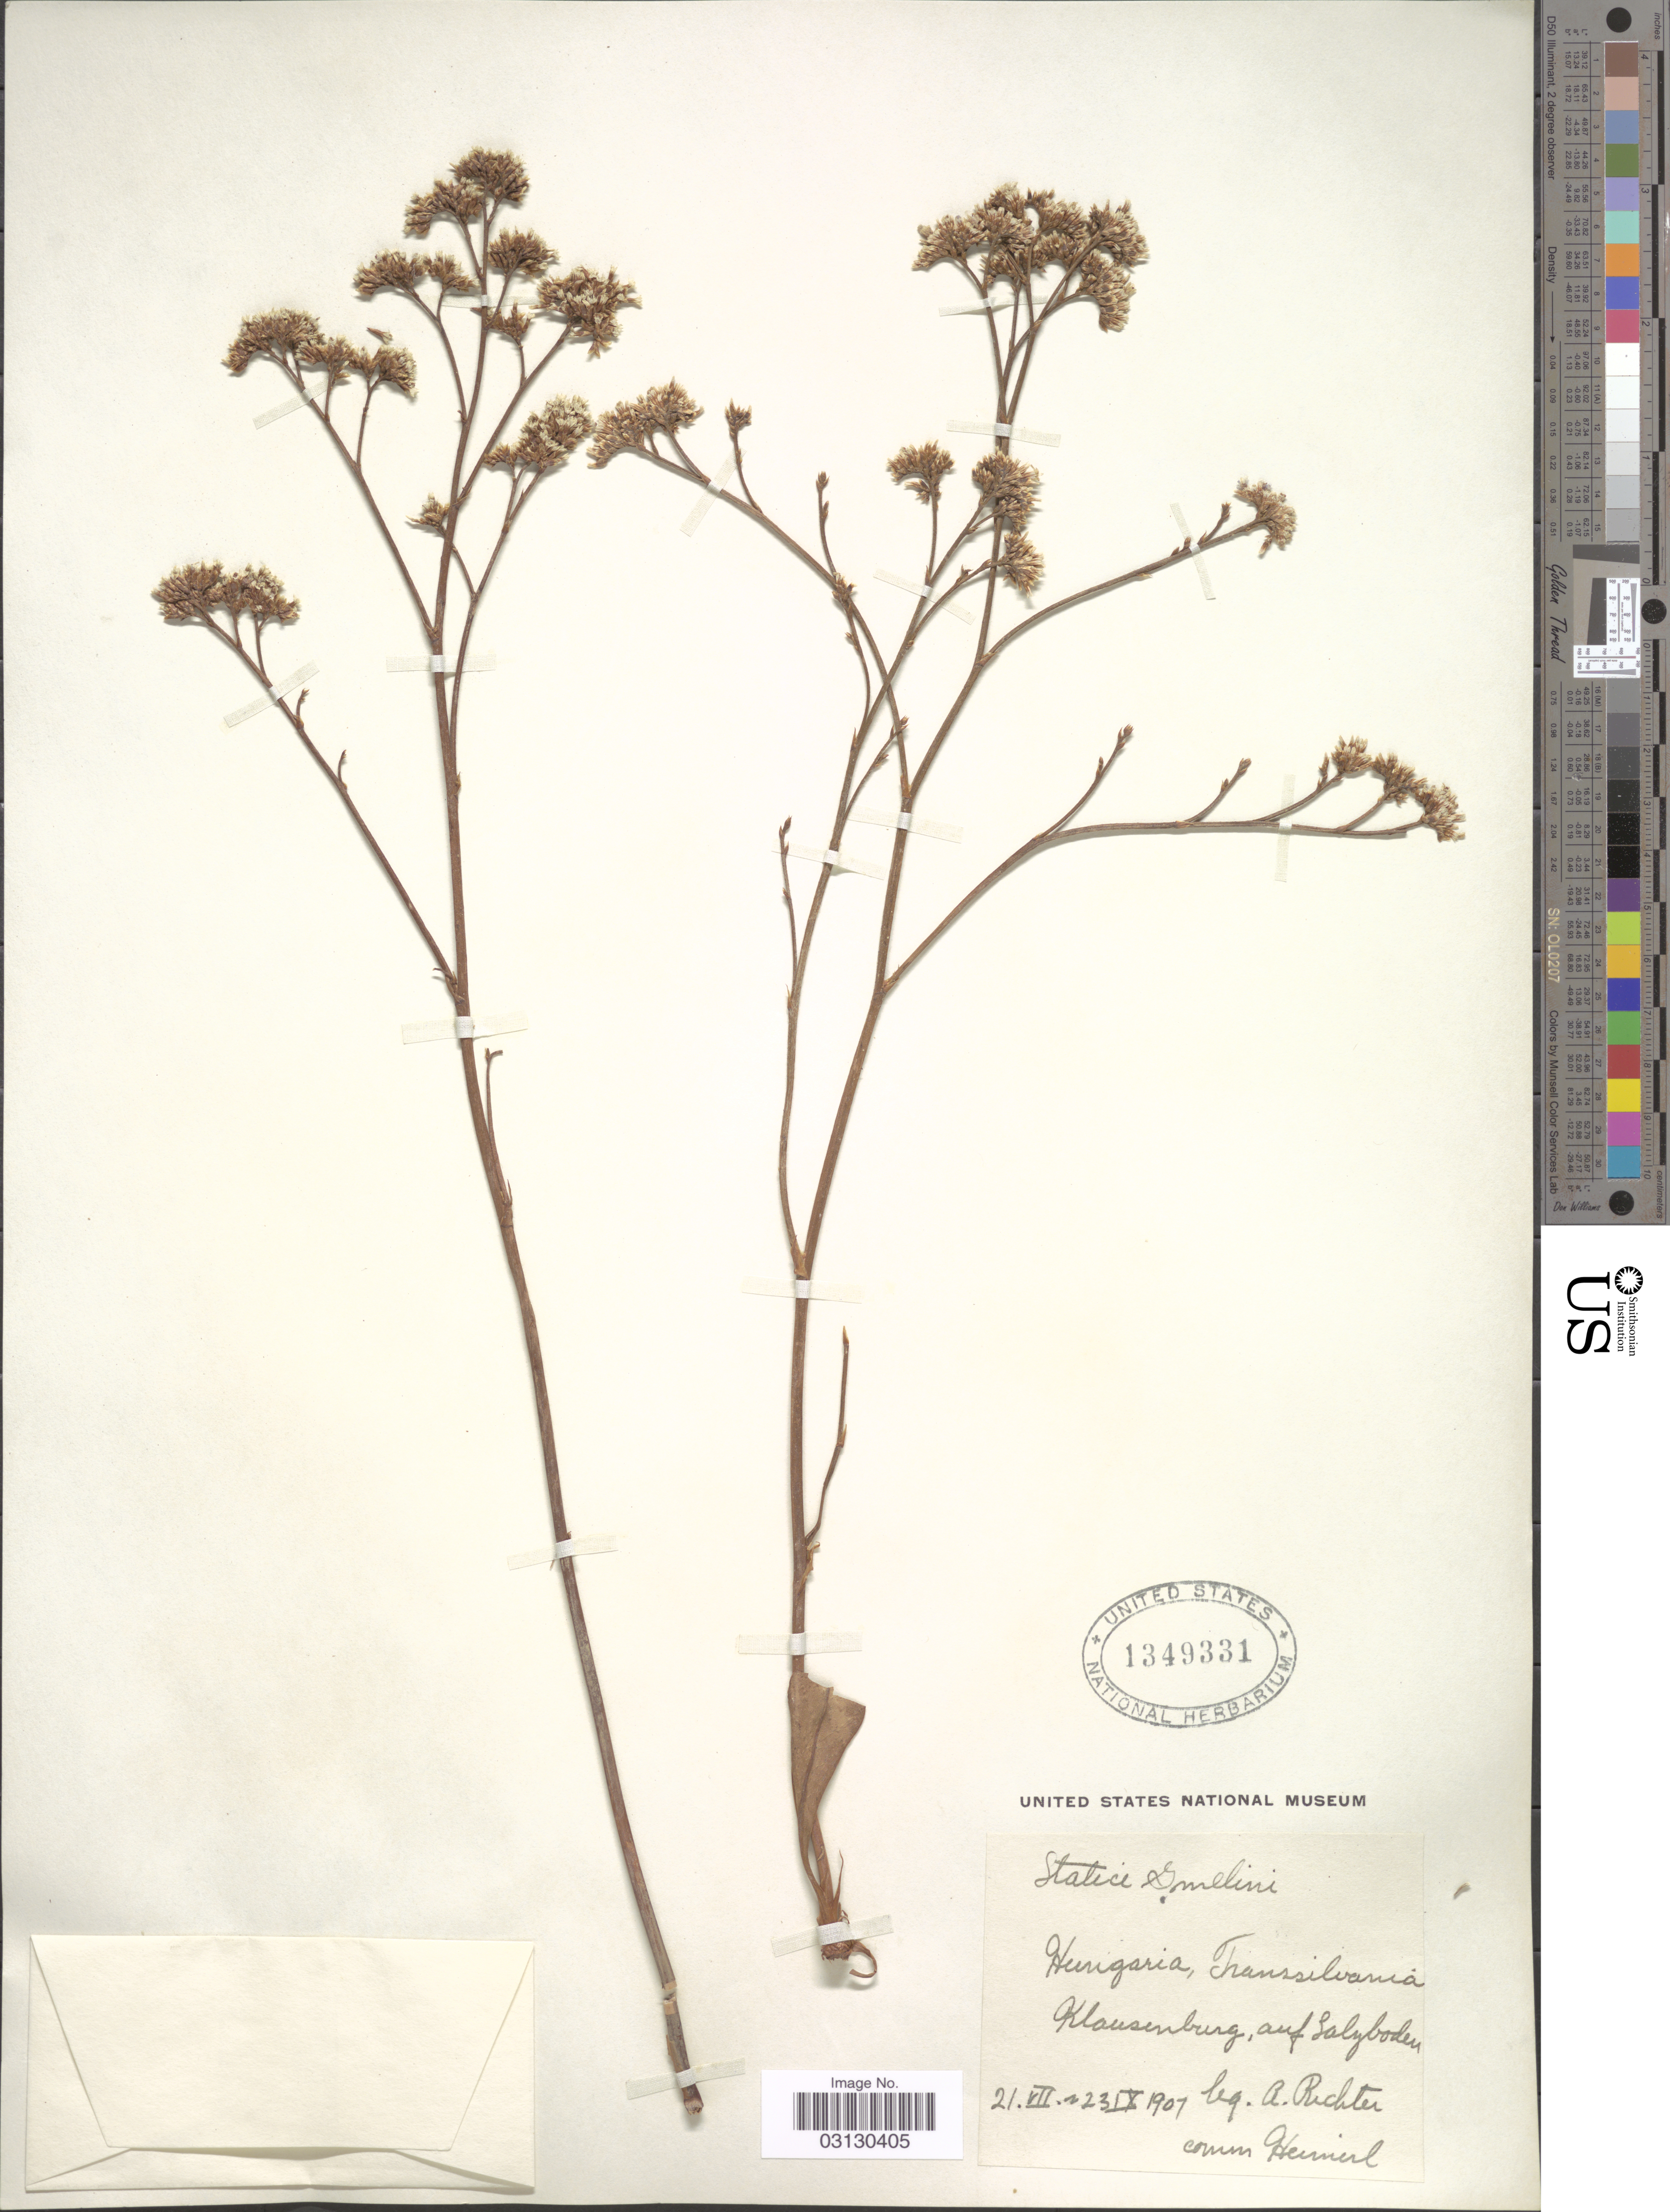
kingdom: Plantae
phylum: Tracheophyta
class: Magnoliopsida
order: Caryophyllales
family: Plumbaginaceae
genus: Limonium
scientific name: Limonium gmelinii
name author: (Willd.) Kuntze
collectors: A. Richter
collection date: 1907-07-21/1907-09-23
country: Romania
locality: Hungaria, Transsilvania. Klausenburg, auf Salyboden.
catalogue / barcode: US 1349331